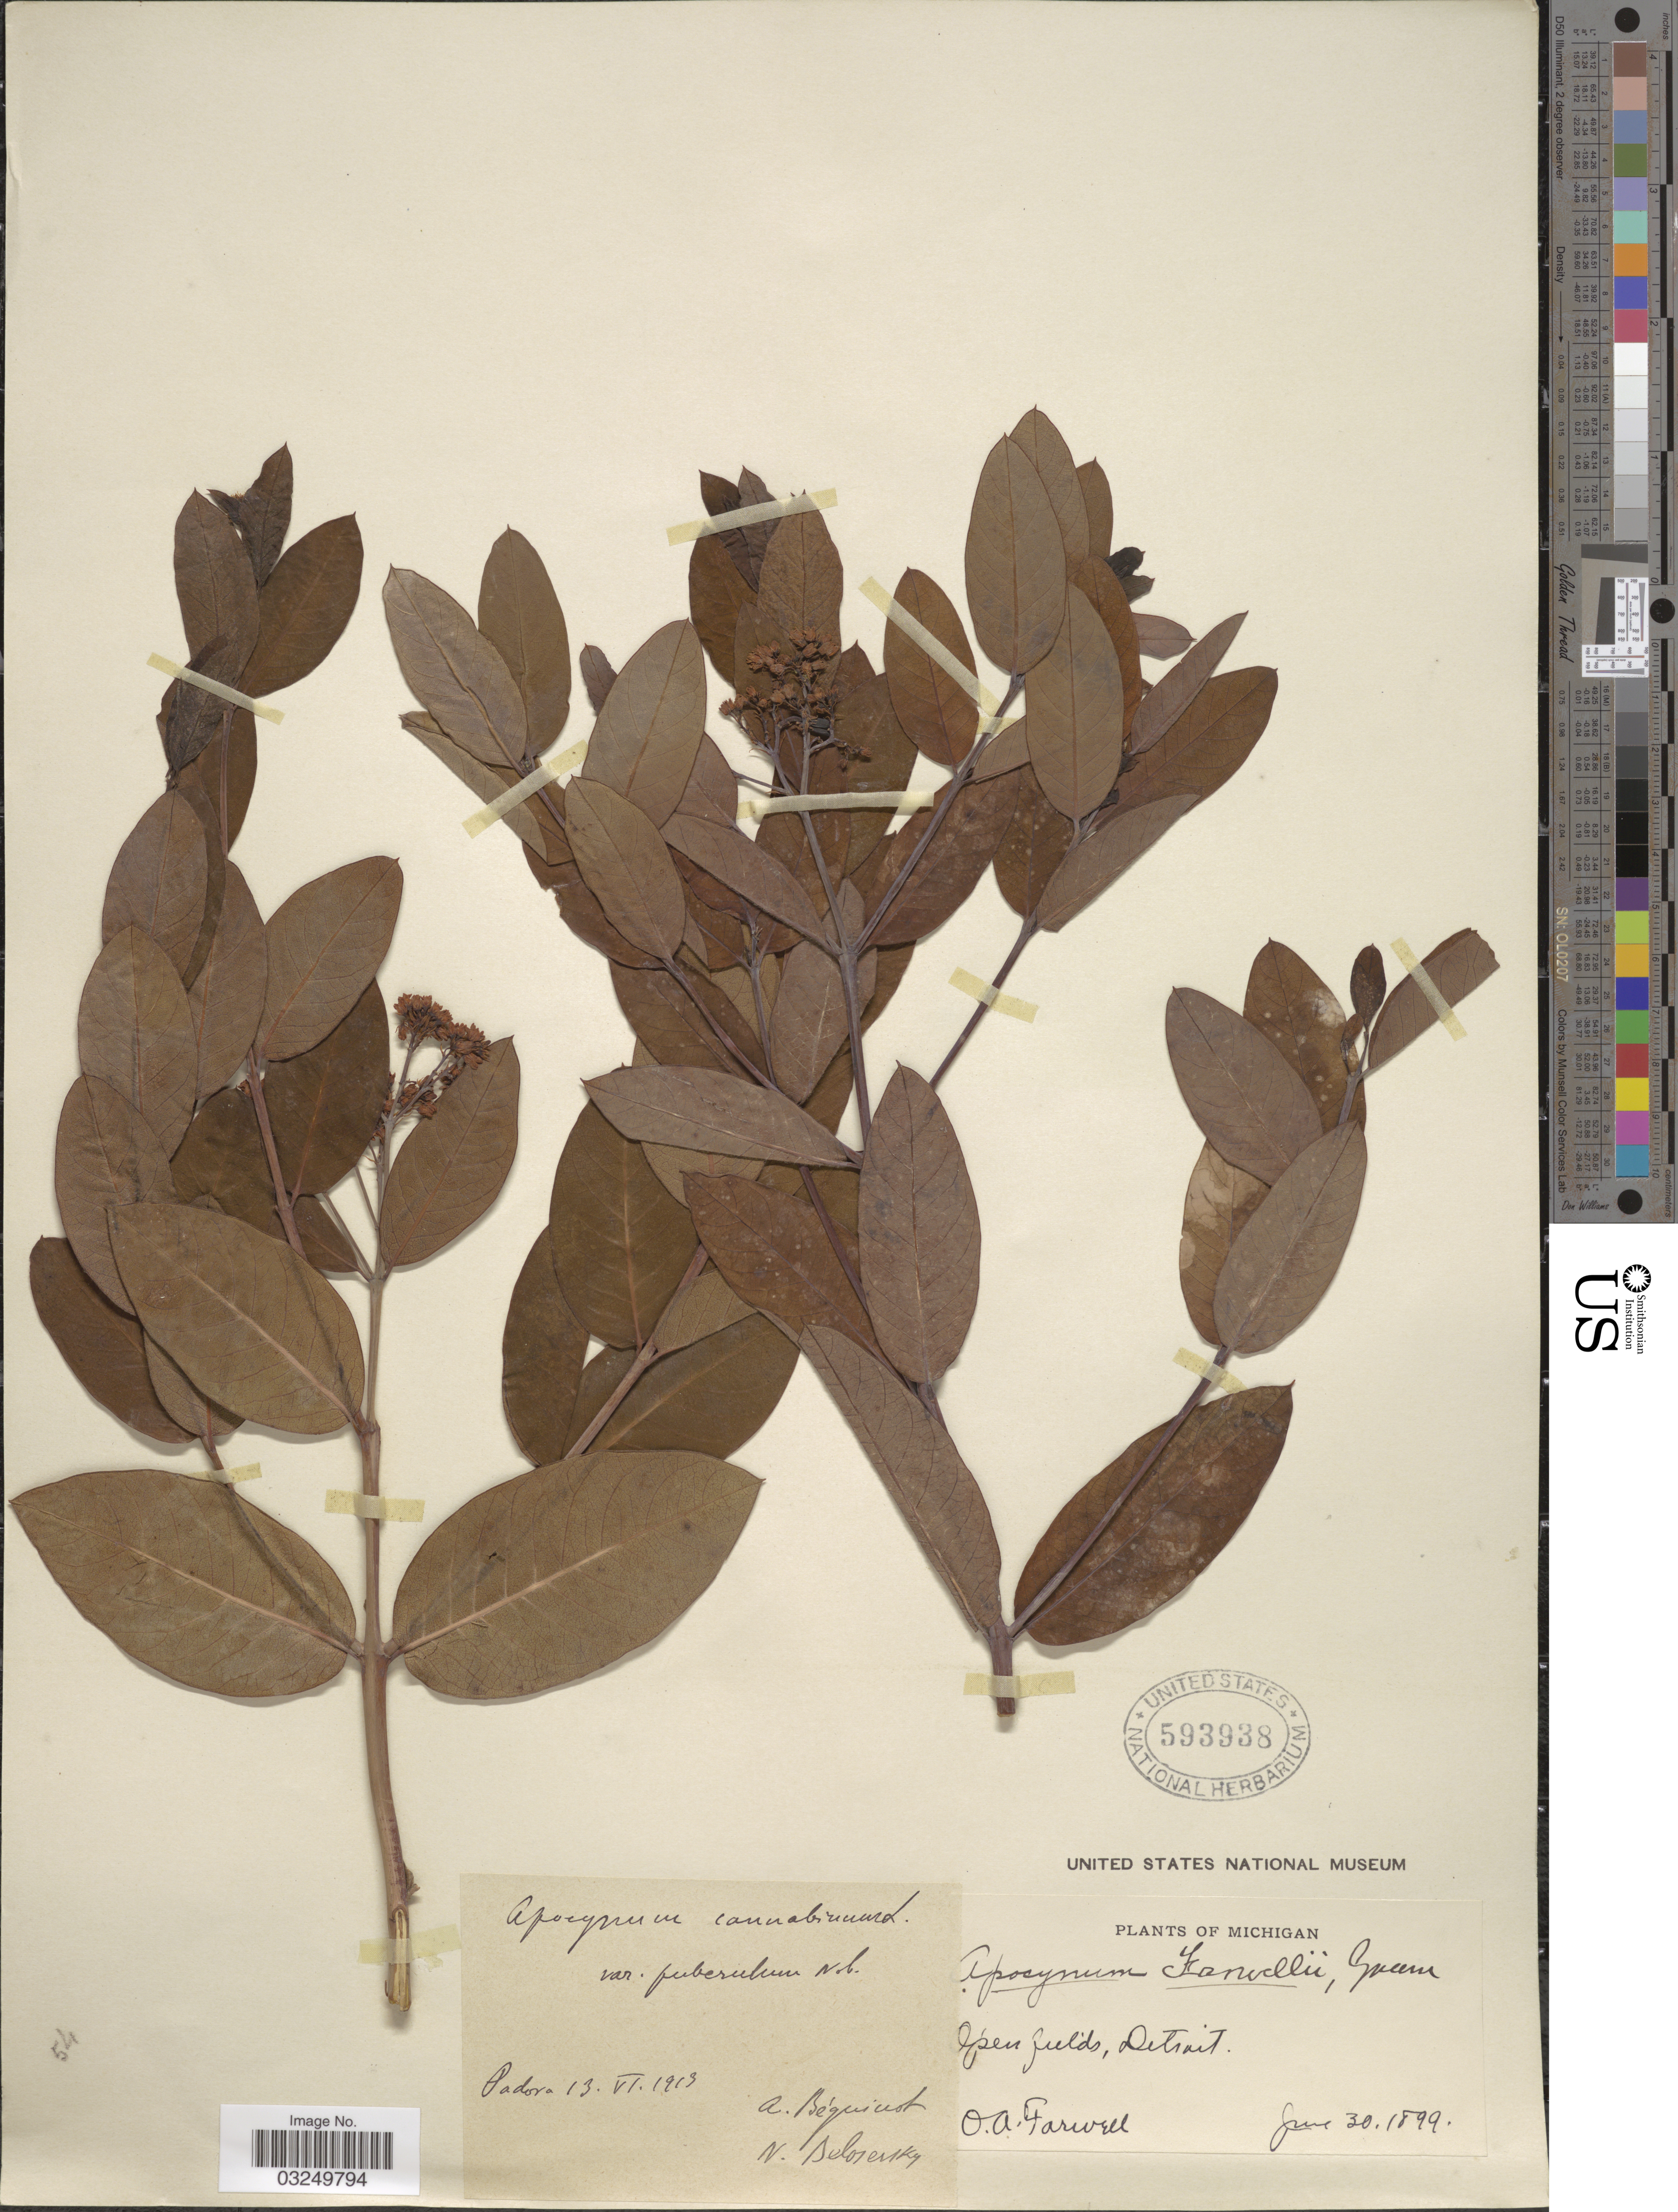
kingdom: Plantae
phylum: Tracheophyta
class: Magnoliopsida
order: Gentianales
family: Apocynaceae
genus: Apocynum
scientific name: Apocynum cannabinum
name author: L.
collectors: O. Farwell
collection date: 1899-06-30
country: United States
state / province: Michigan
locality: Detroit.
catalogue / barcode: US 593938